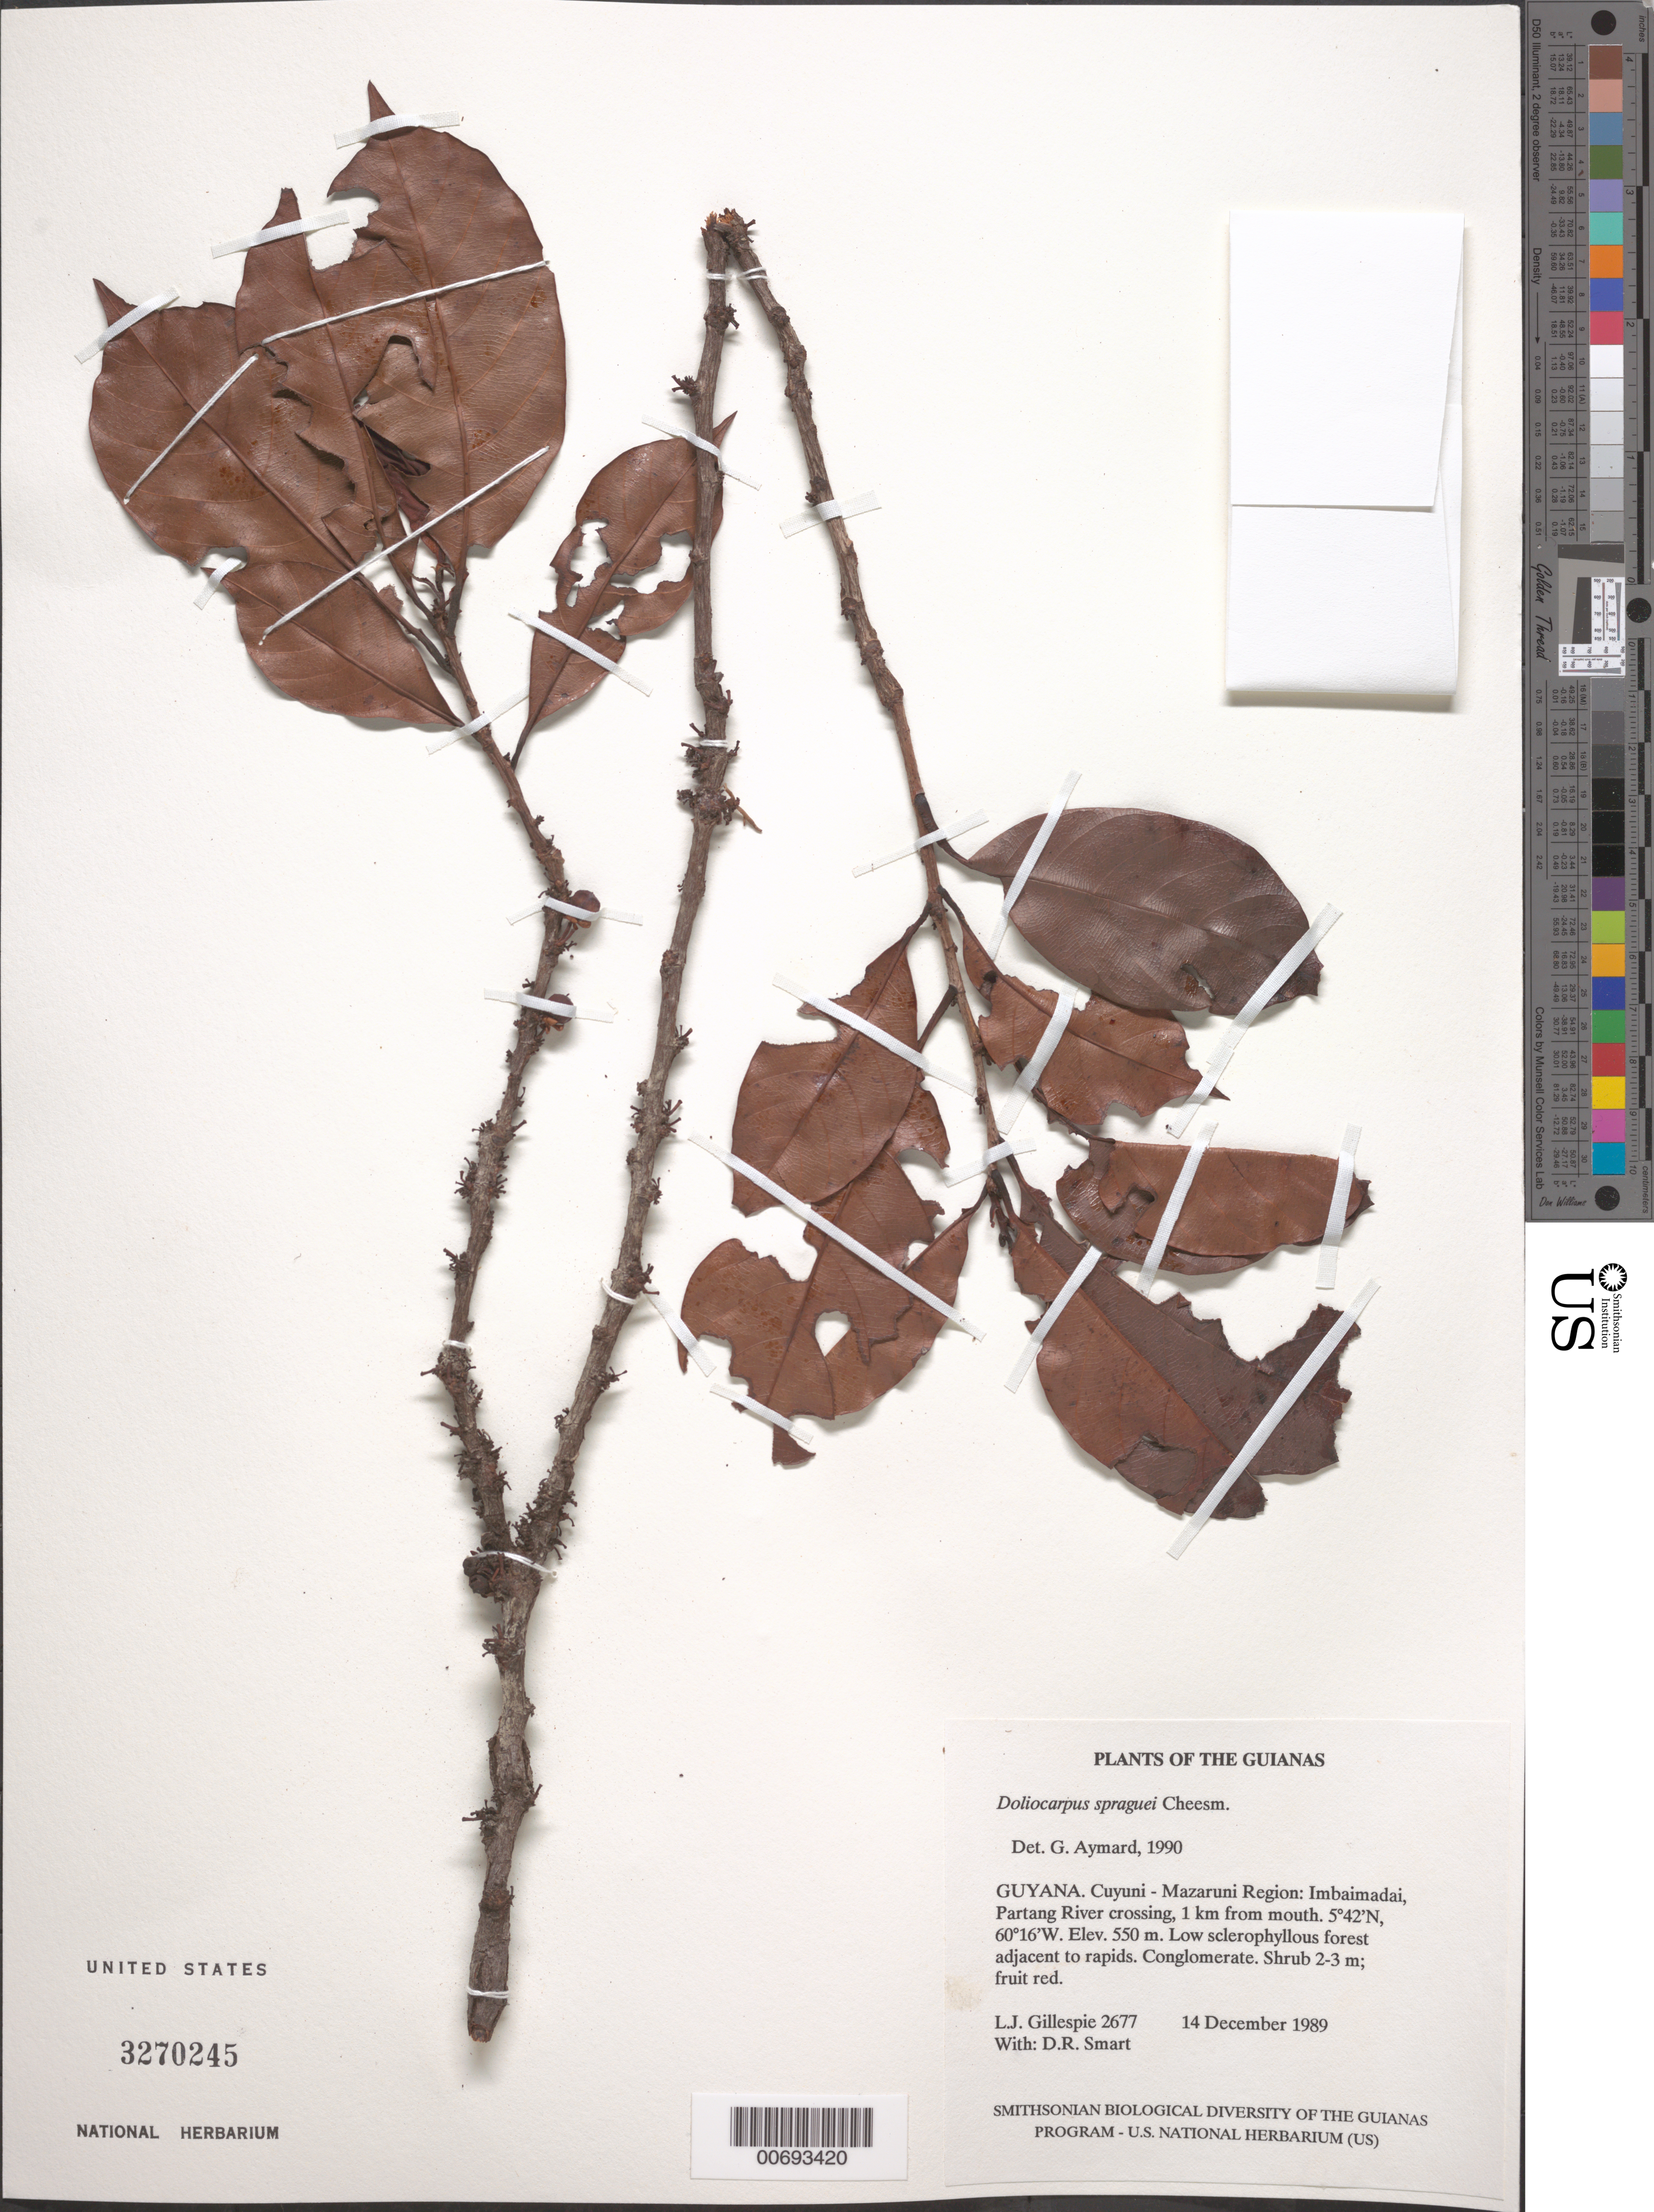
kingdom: Plantae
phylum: Tracheophyta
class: Magnoliopsida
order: Dilleniales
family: Dilleniaceae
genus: Doliocarpus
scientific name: Doliocarpus spraguei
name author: Cheesman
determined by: Aymard C., G. A., (PORT), Univ. Nac. Exp. de los Llanos Ezequiel Zamora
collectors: L. J. Gillespie & D. R. Smart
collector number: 2677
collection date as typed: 14 December 1989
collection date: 1989-12-14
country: Guyana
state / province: Cuyuni-Mazaruni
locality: Imbaimadai, Partang River crossing, 1 km from mouth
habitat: Low sclerophyllous forest adjacent to rapids. Conglomerate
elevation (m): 550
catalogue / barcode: US 3270245